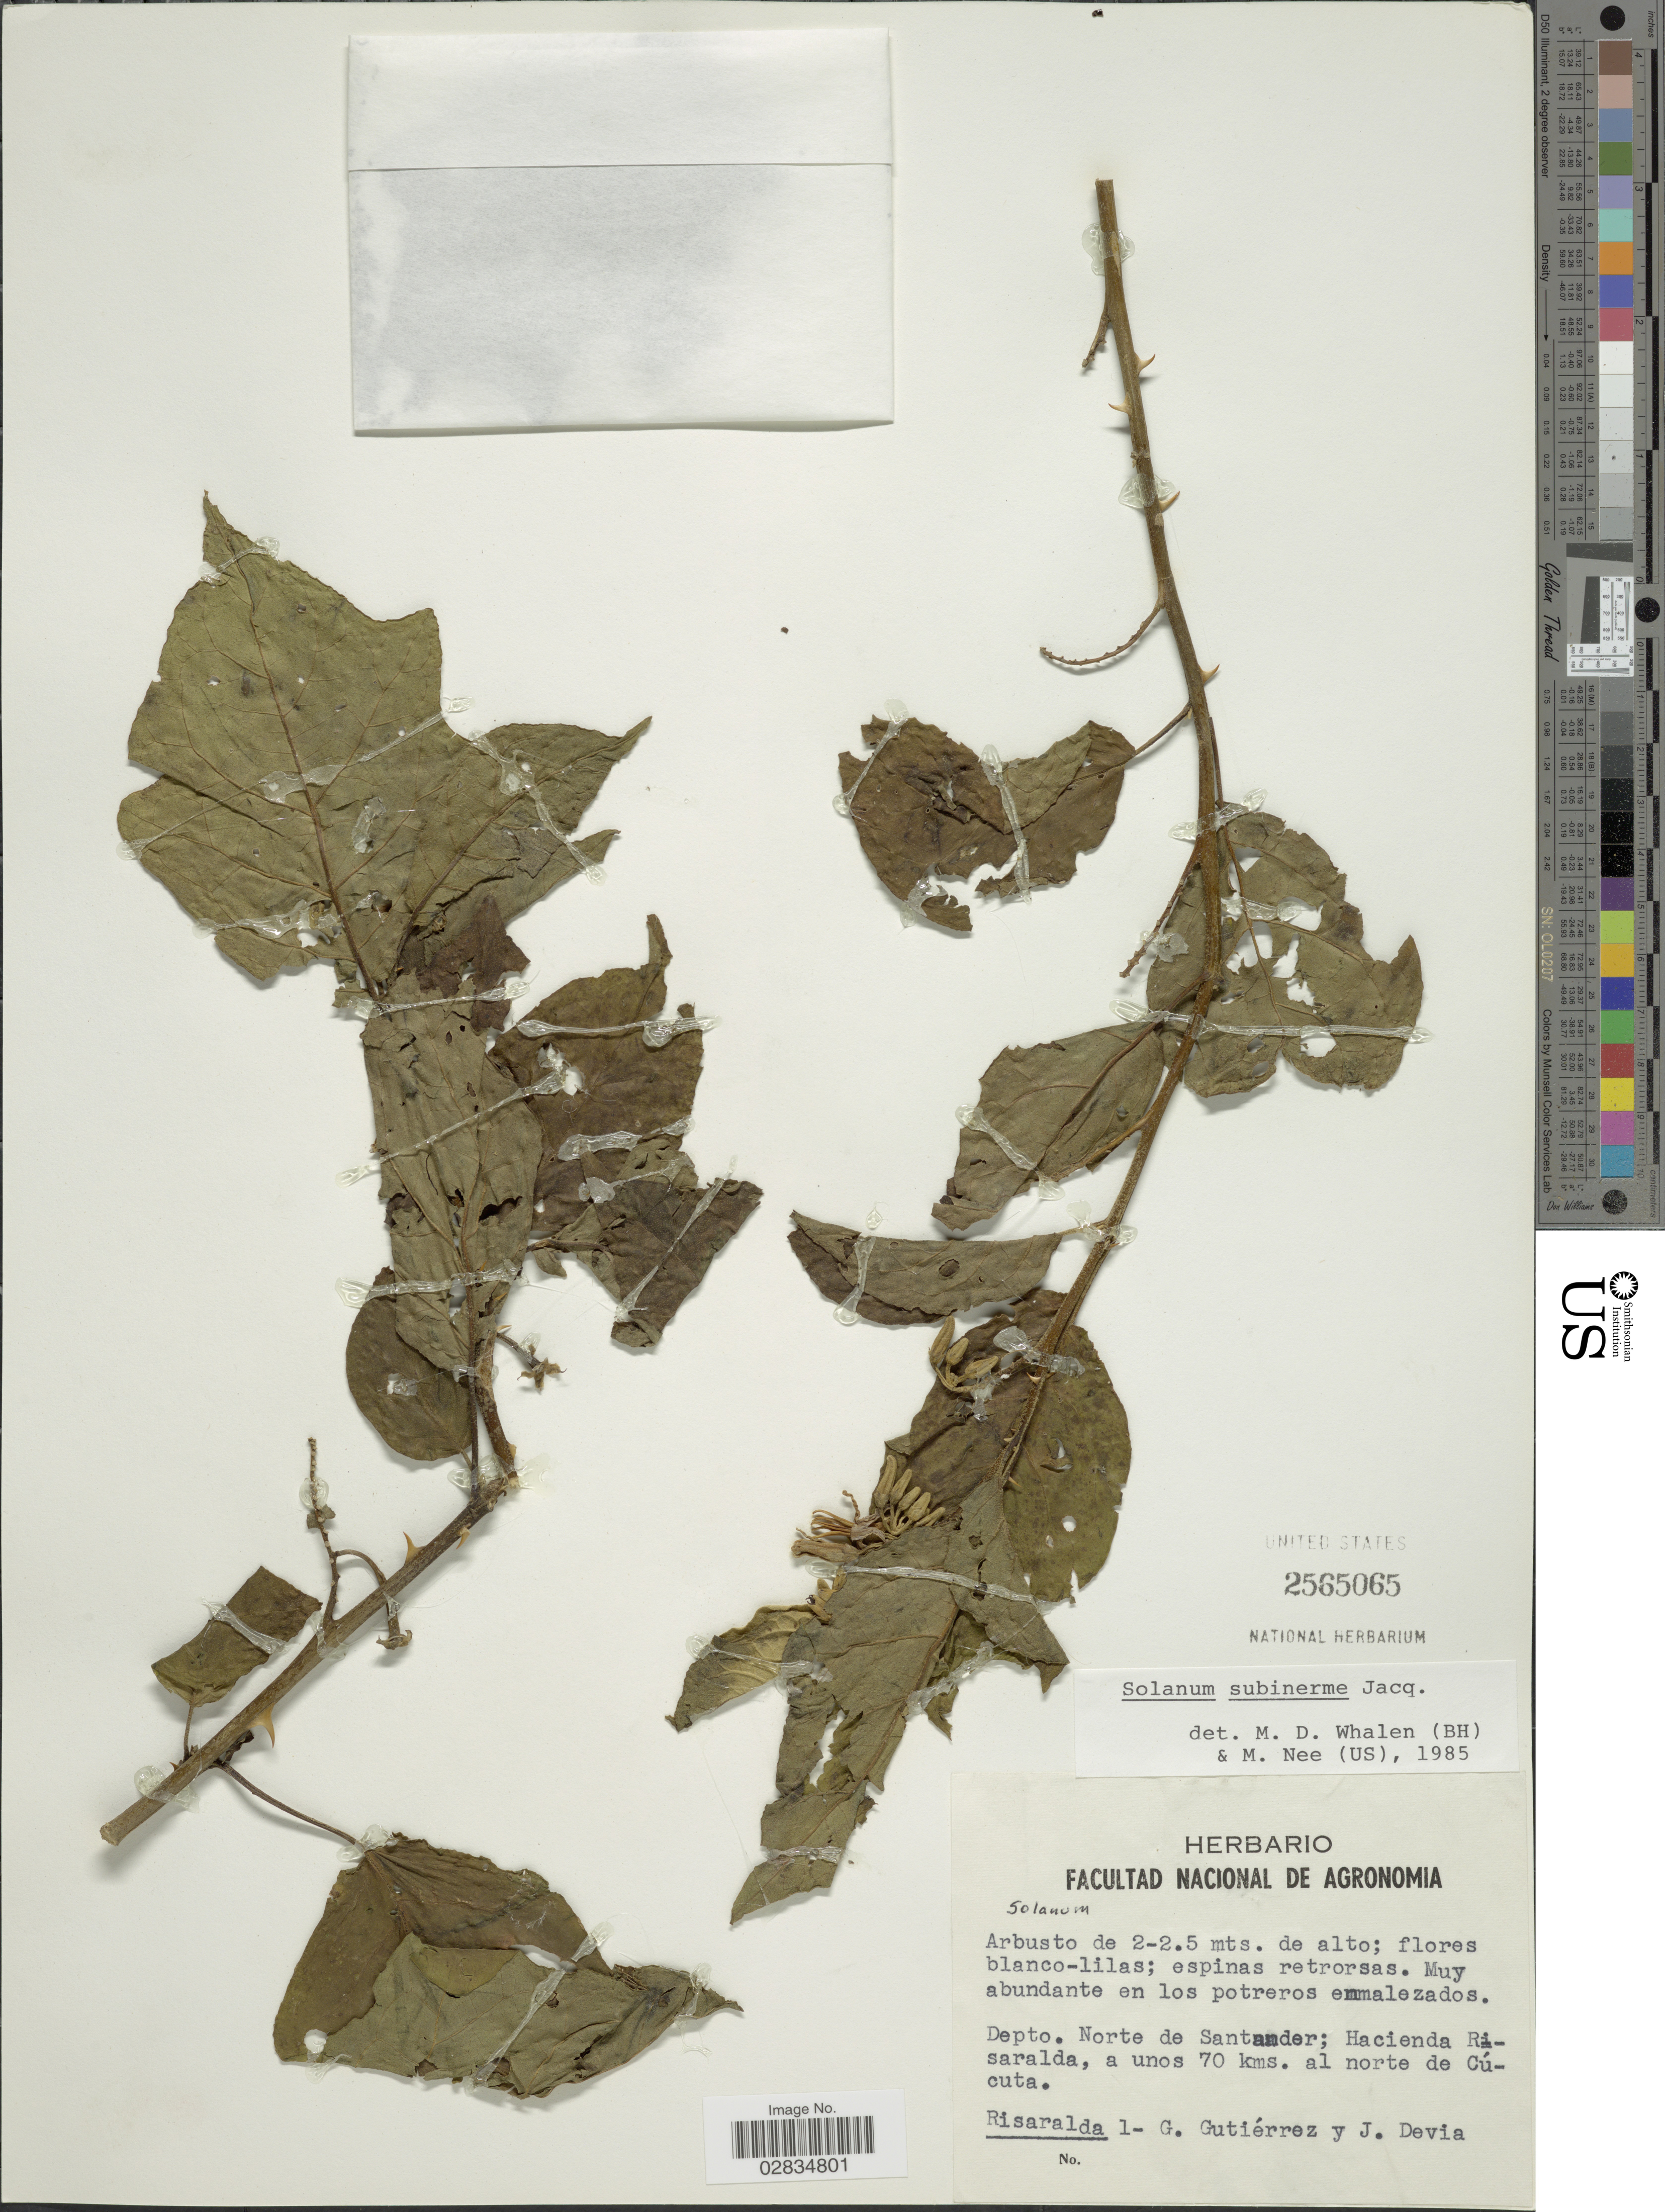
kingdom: Plantae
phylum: Tracheophyta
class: Magnoliopsida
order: Solanales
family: Solanaceae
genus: Solanum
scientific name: Solanum subinerme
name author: Jacq.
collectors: G. Gutiérrez & J. Devia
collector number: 1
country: Colombia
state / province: Norte de Santander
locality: Depto. Norte de Santander; Hacienda Risaralda, a unos 70 kms. al norte de Cúcuta, Risaralda.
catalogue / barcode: US 2565065